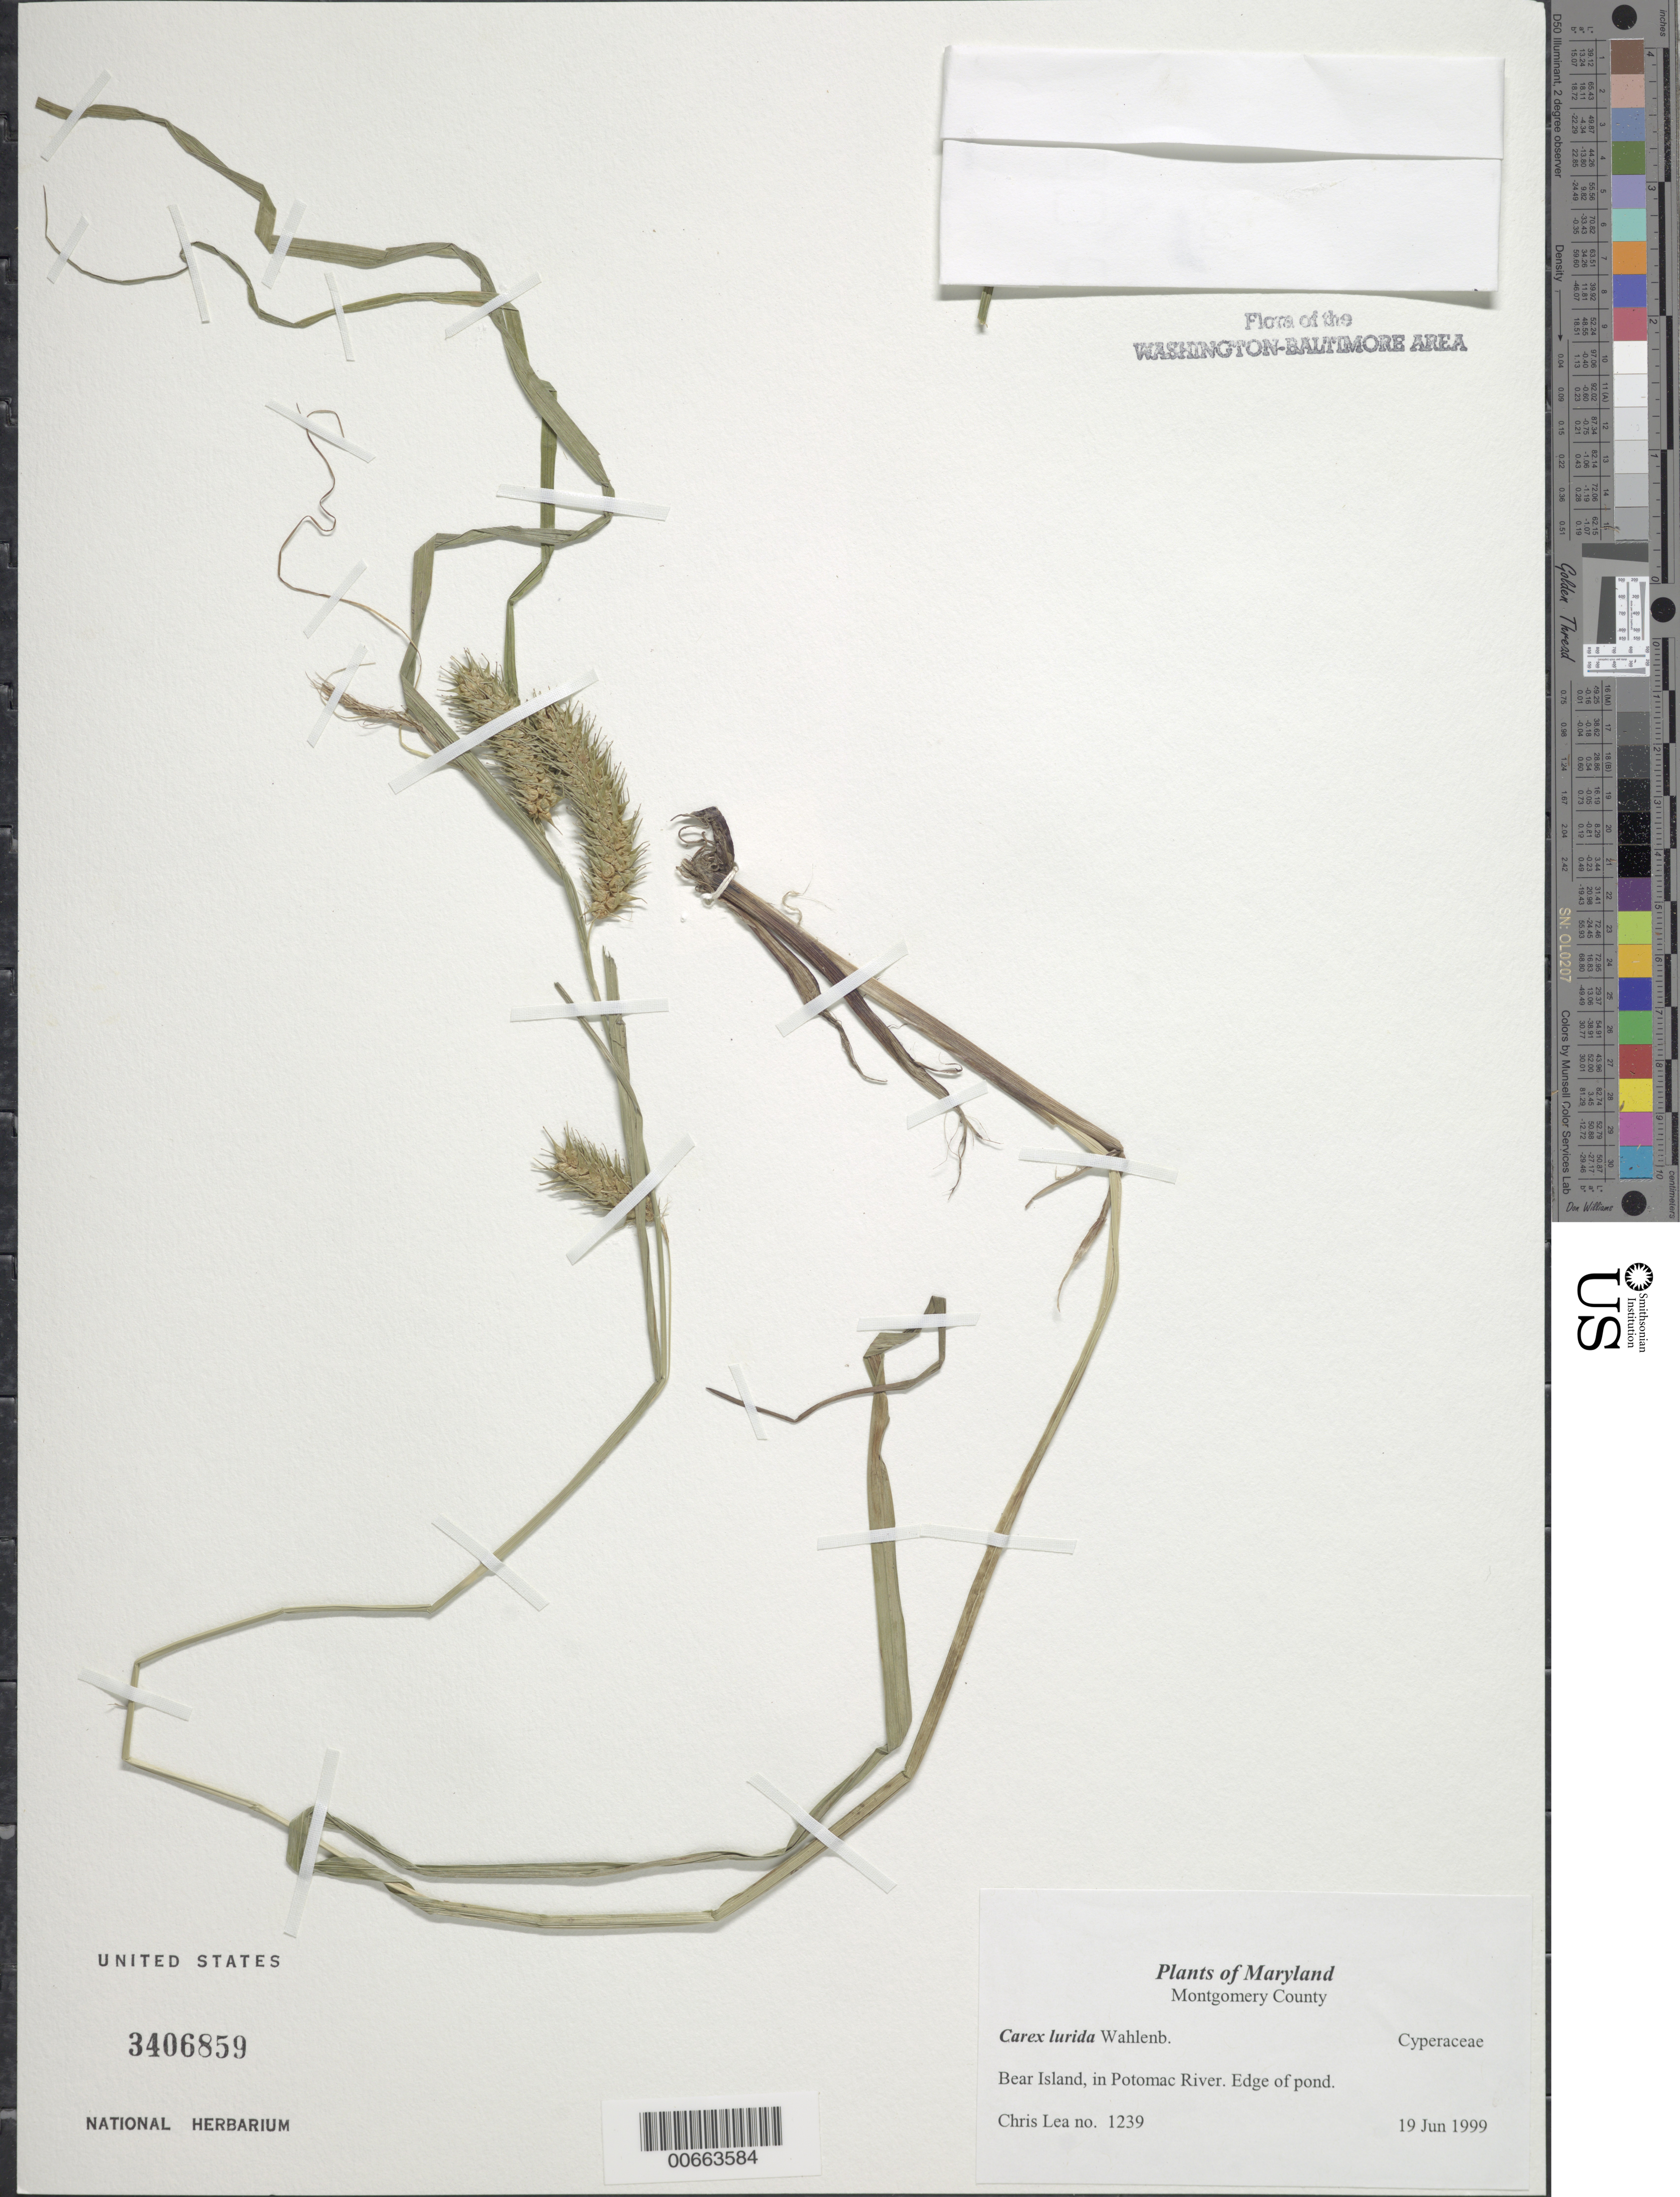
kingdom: Plantae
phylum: Tracheophyta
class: Liliopsida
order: Poales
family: Cyperaceae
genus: Carex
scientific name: Carex lurida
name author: Wahlenb.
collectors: C. Lea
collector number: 1239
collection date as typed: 19 Jul 1999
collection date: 1999-07-19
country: United States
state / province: Maryland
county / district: Montgomery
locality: Bear Island, in Potomac River.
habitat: Edge of pond.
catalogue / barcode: US 3406859